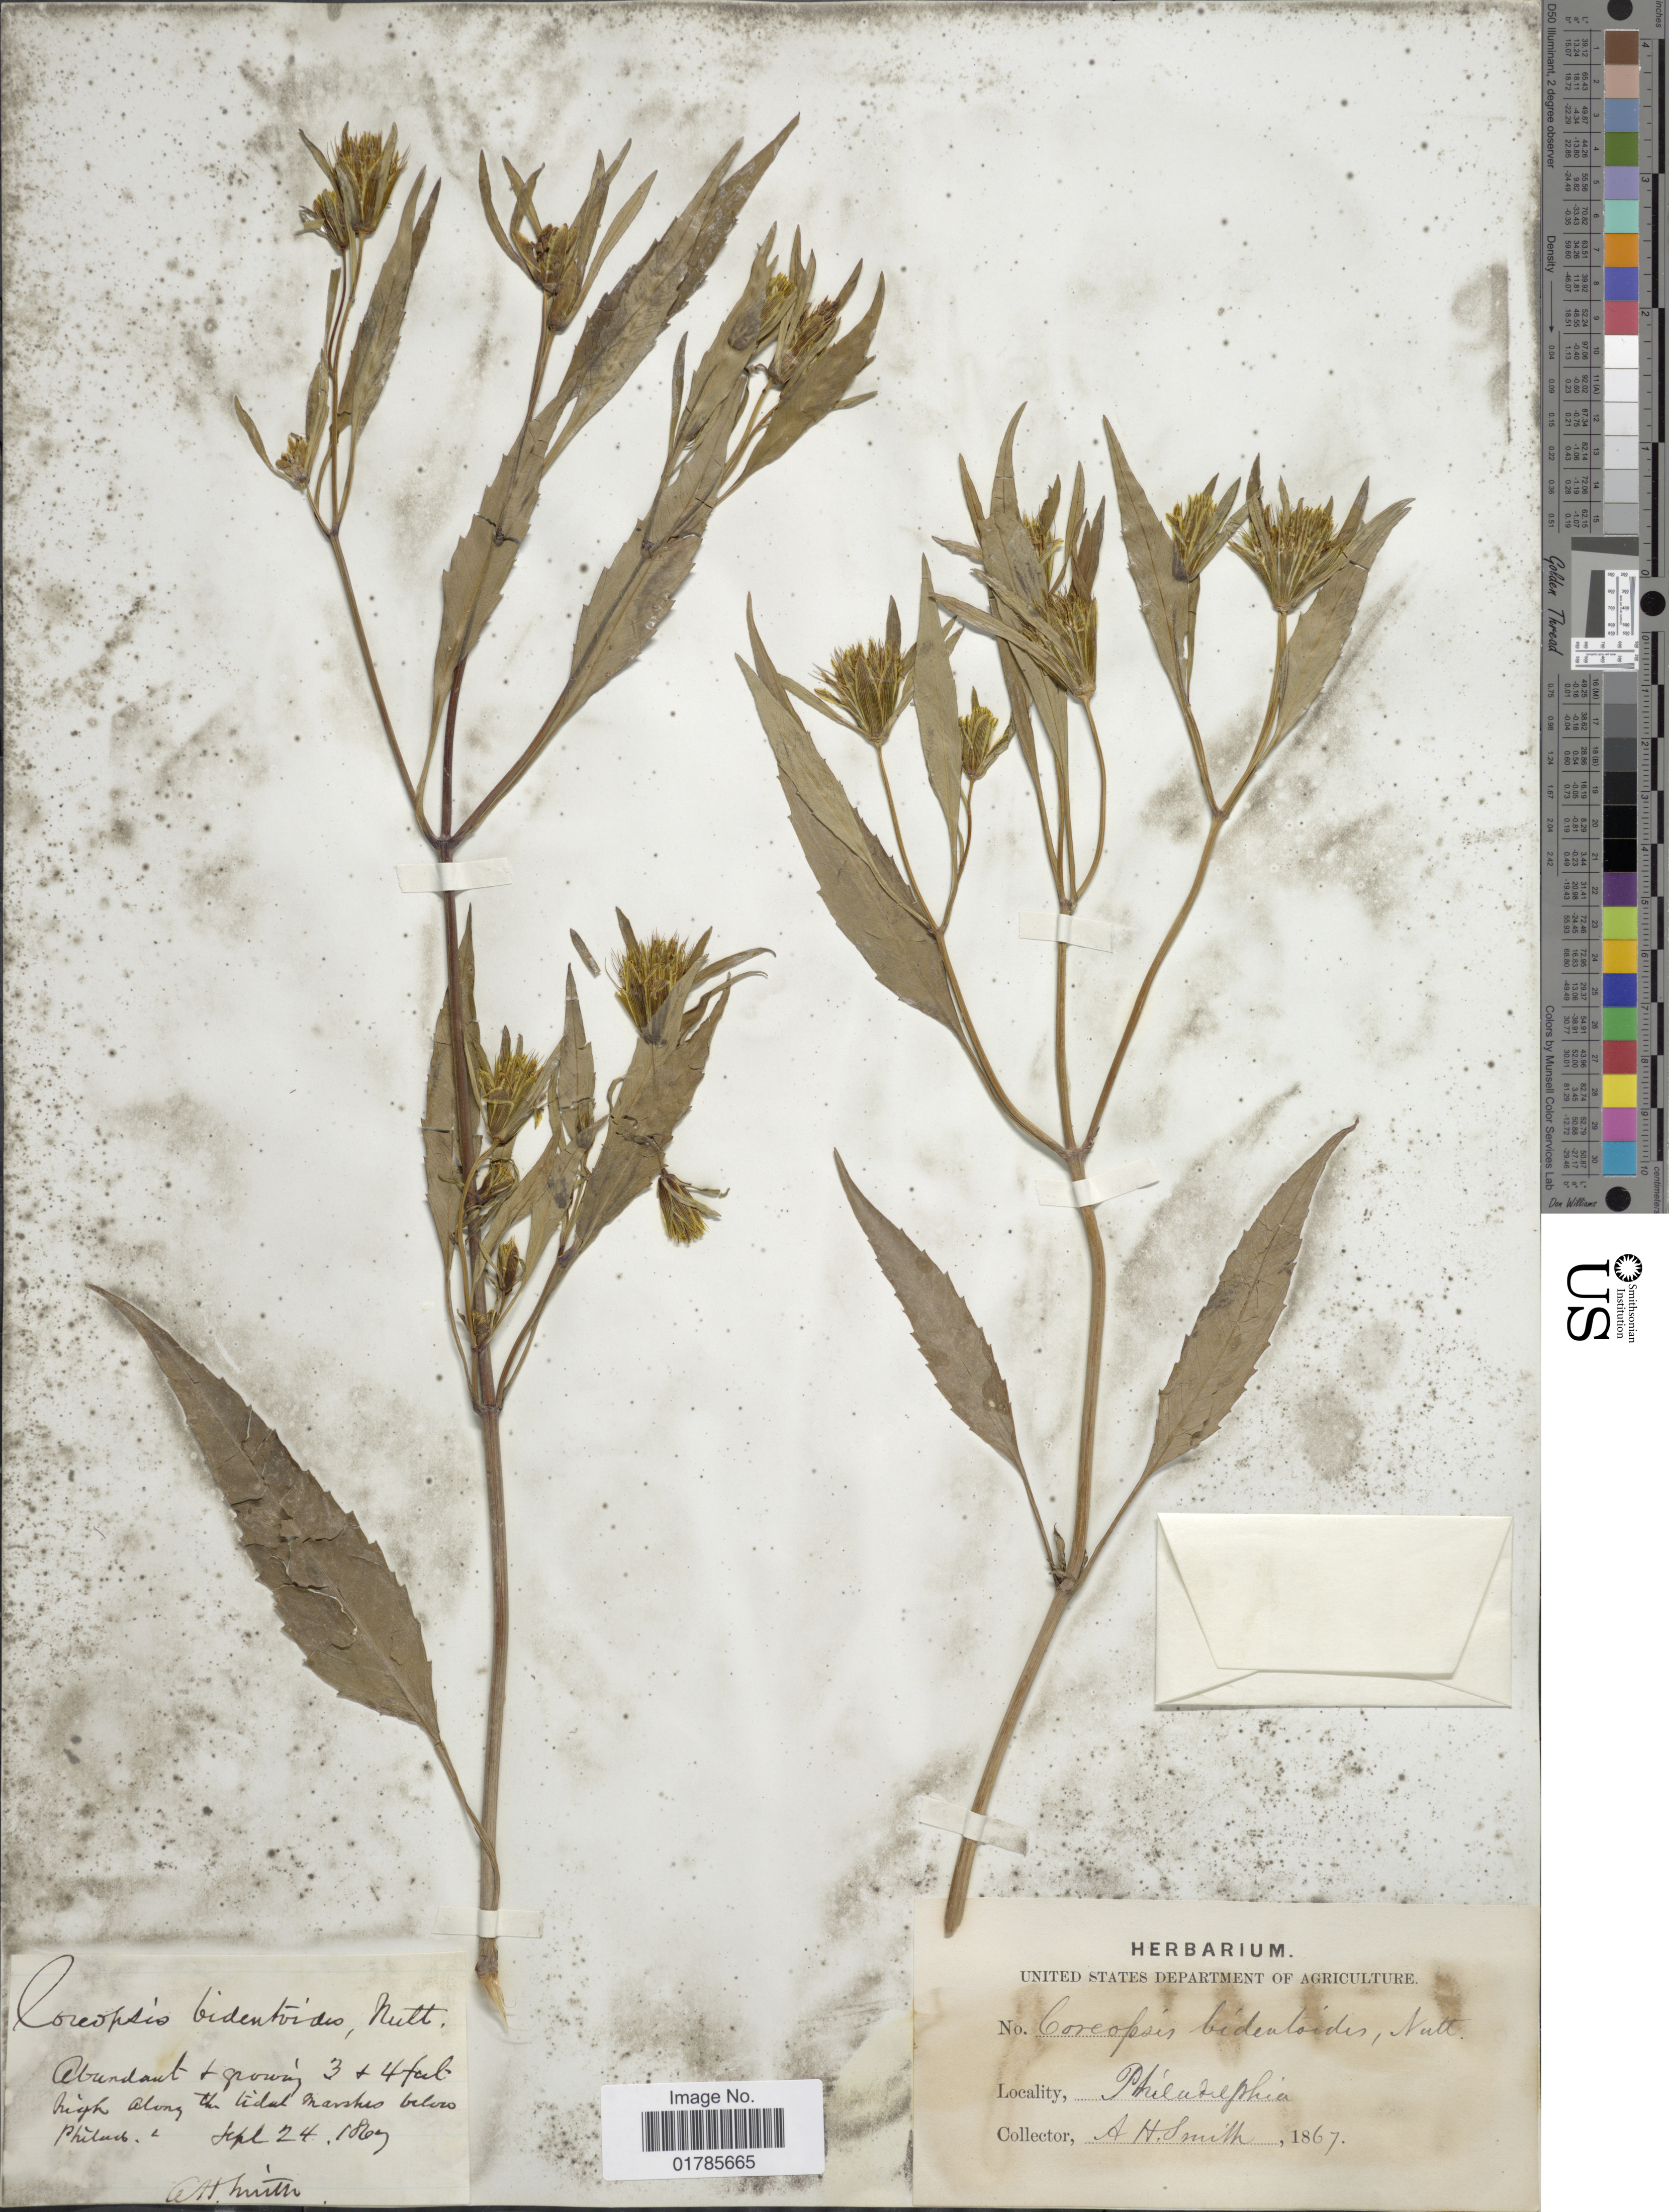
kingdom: Plantae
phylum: Tracheophyta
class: Magnoliopsida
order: Asterales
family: Asteraceae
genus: Bidens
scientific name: Bidens bidentoides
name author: (Nutt.) Britton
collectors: A. H. Smith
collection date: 1867-09-24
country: United States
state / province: Pennsylvania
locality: Along the tidal marshes below Philad., Philadelphia